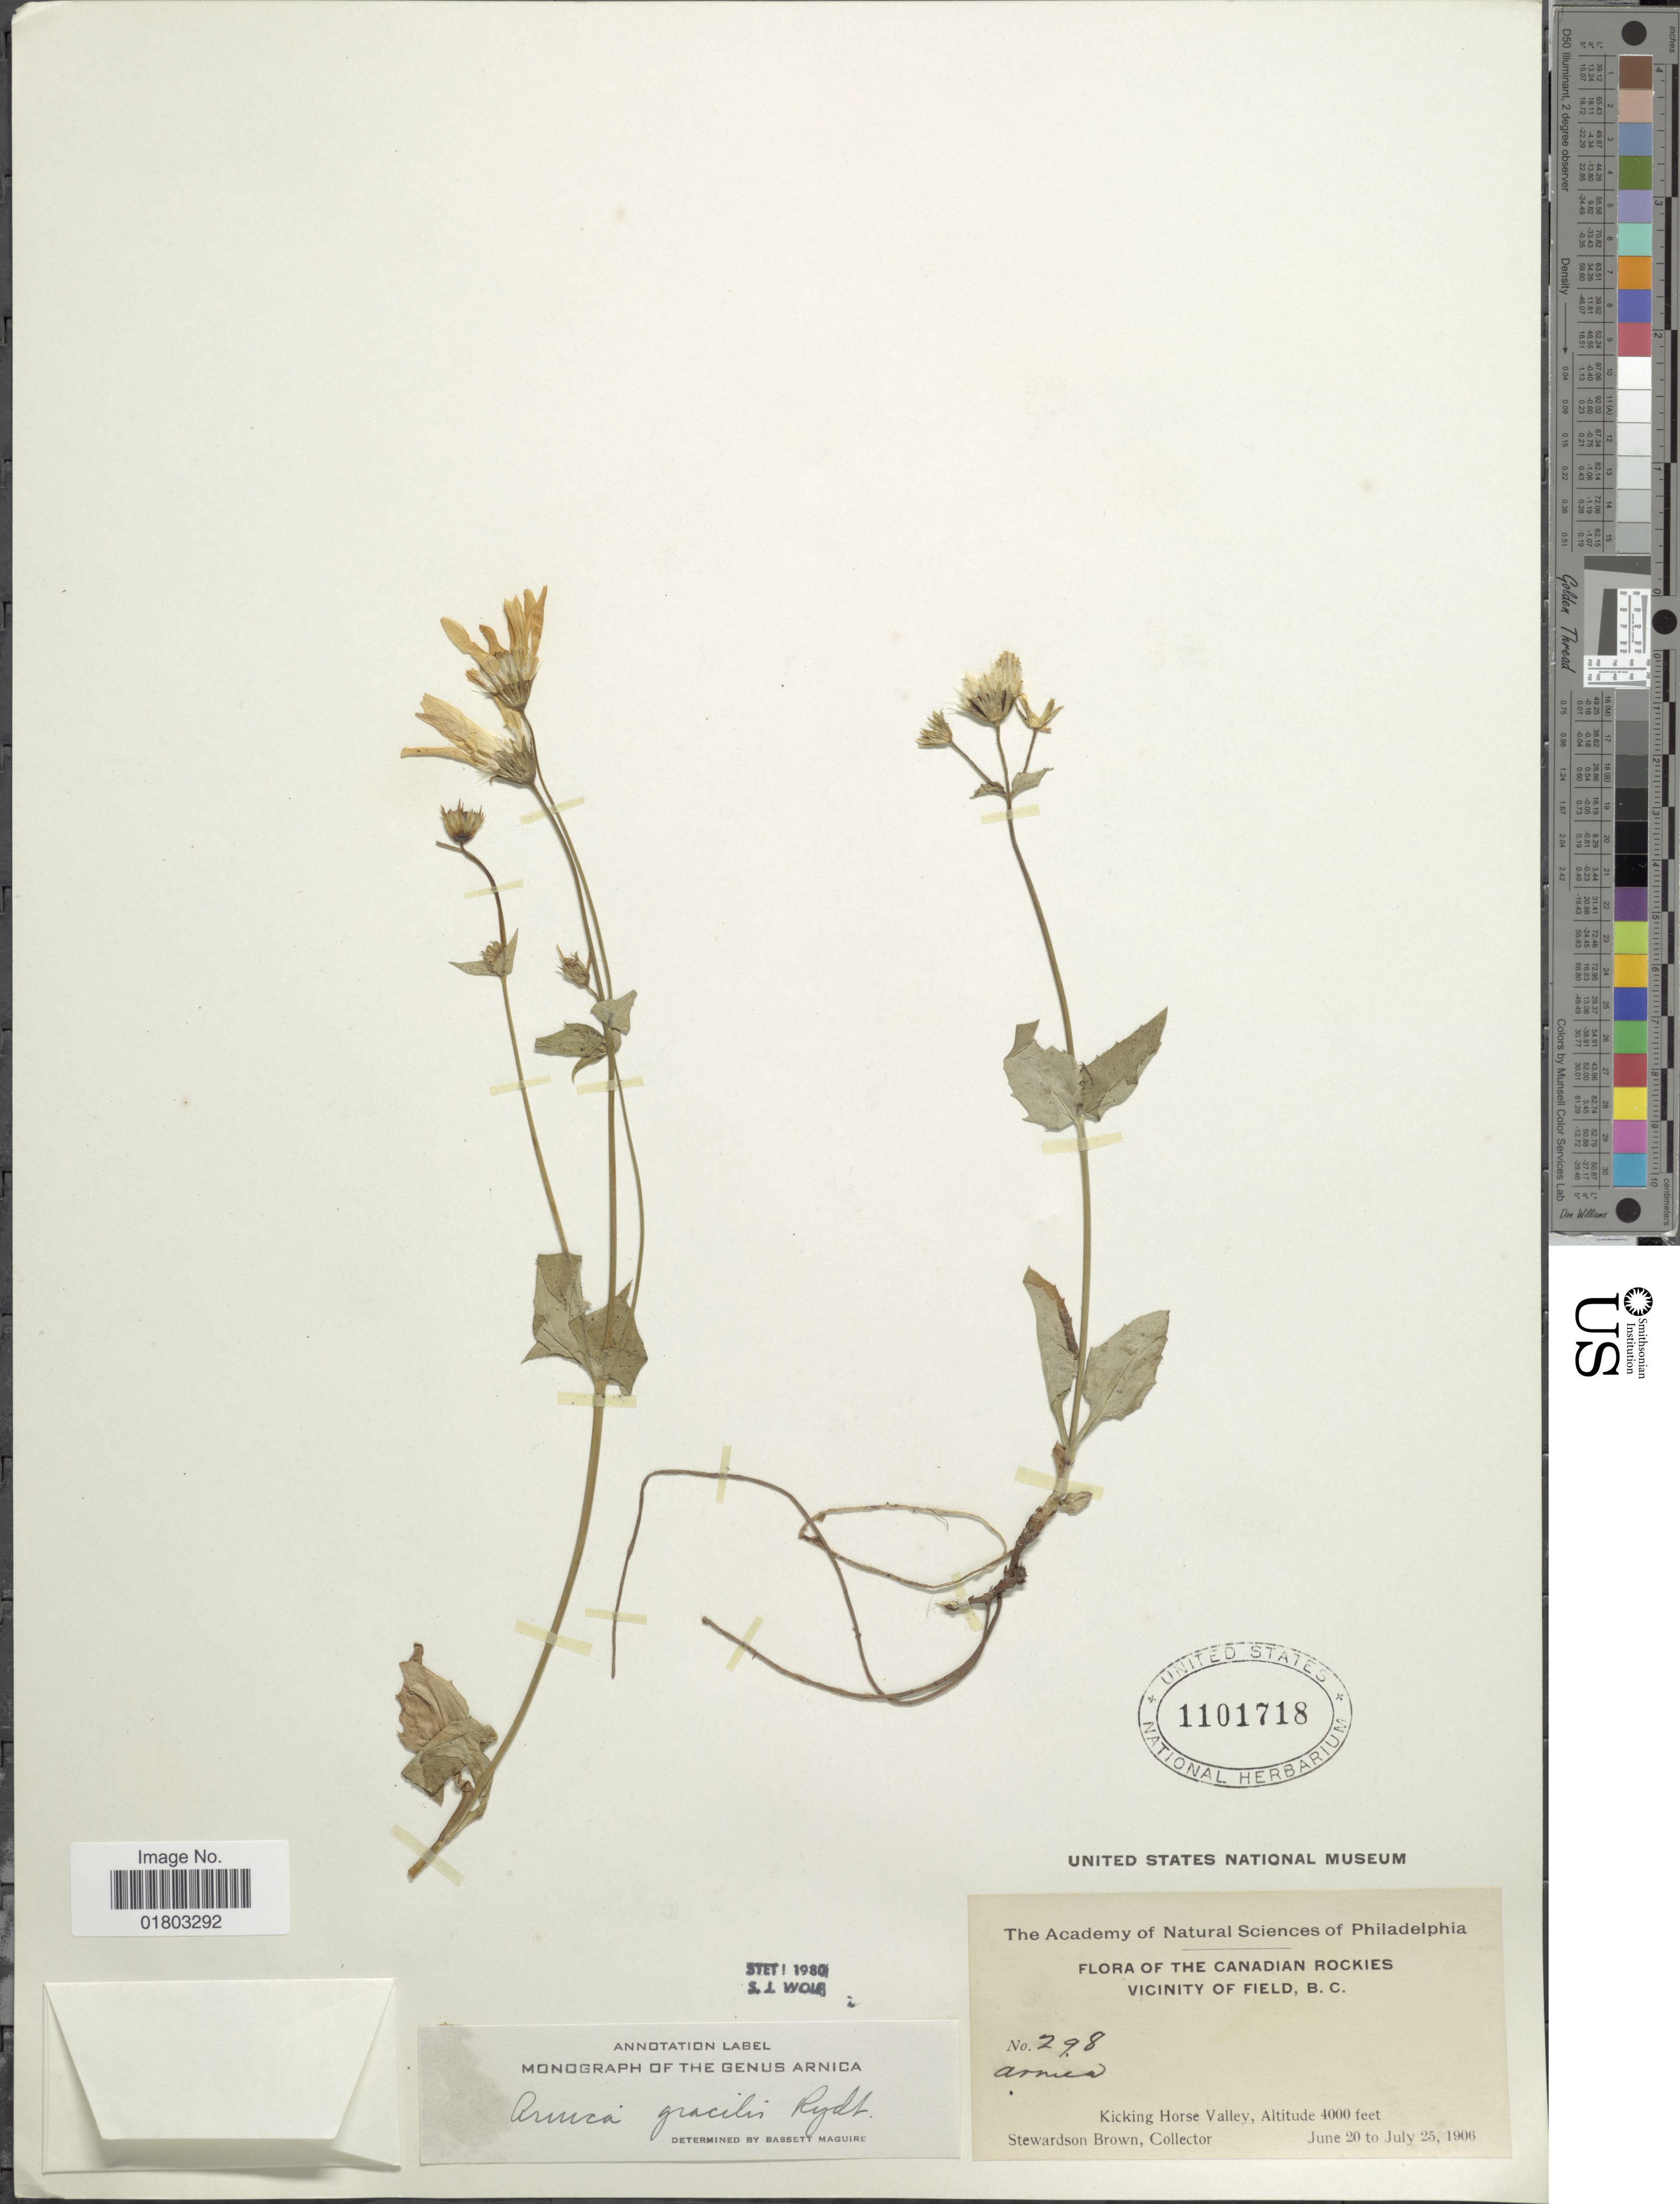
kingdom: Plantae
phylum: Tracheophyta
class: Magnoliopsida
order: Asterales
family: Asteraceae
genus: Arnica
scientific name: Arnica gracilis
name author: Rydb.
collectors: S. Brown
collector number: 298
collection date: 1906-06-20/1906-07-25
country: Canada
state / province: British Columbia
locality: The Canadian Rockies, Vicinity of Field, Kicking Horse Valley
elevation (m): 1219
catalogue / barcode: US 1101718